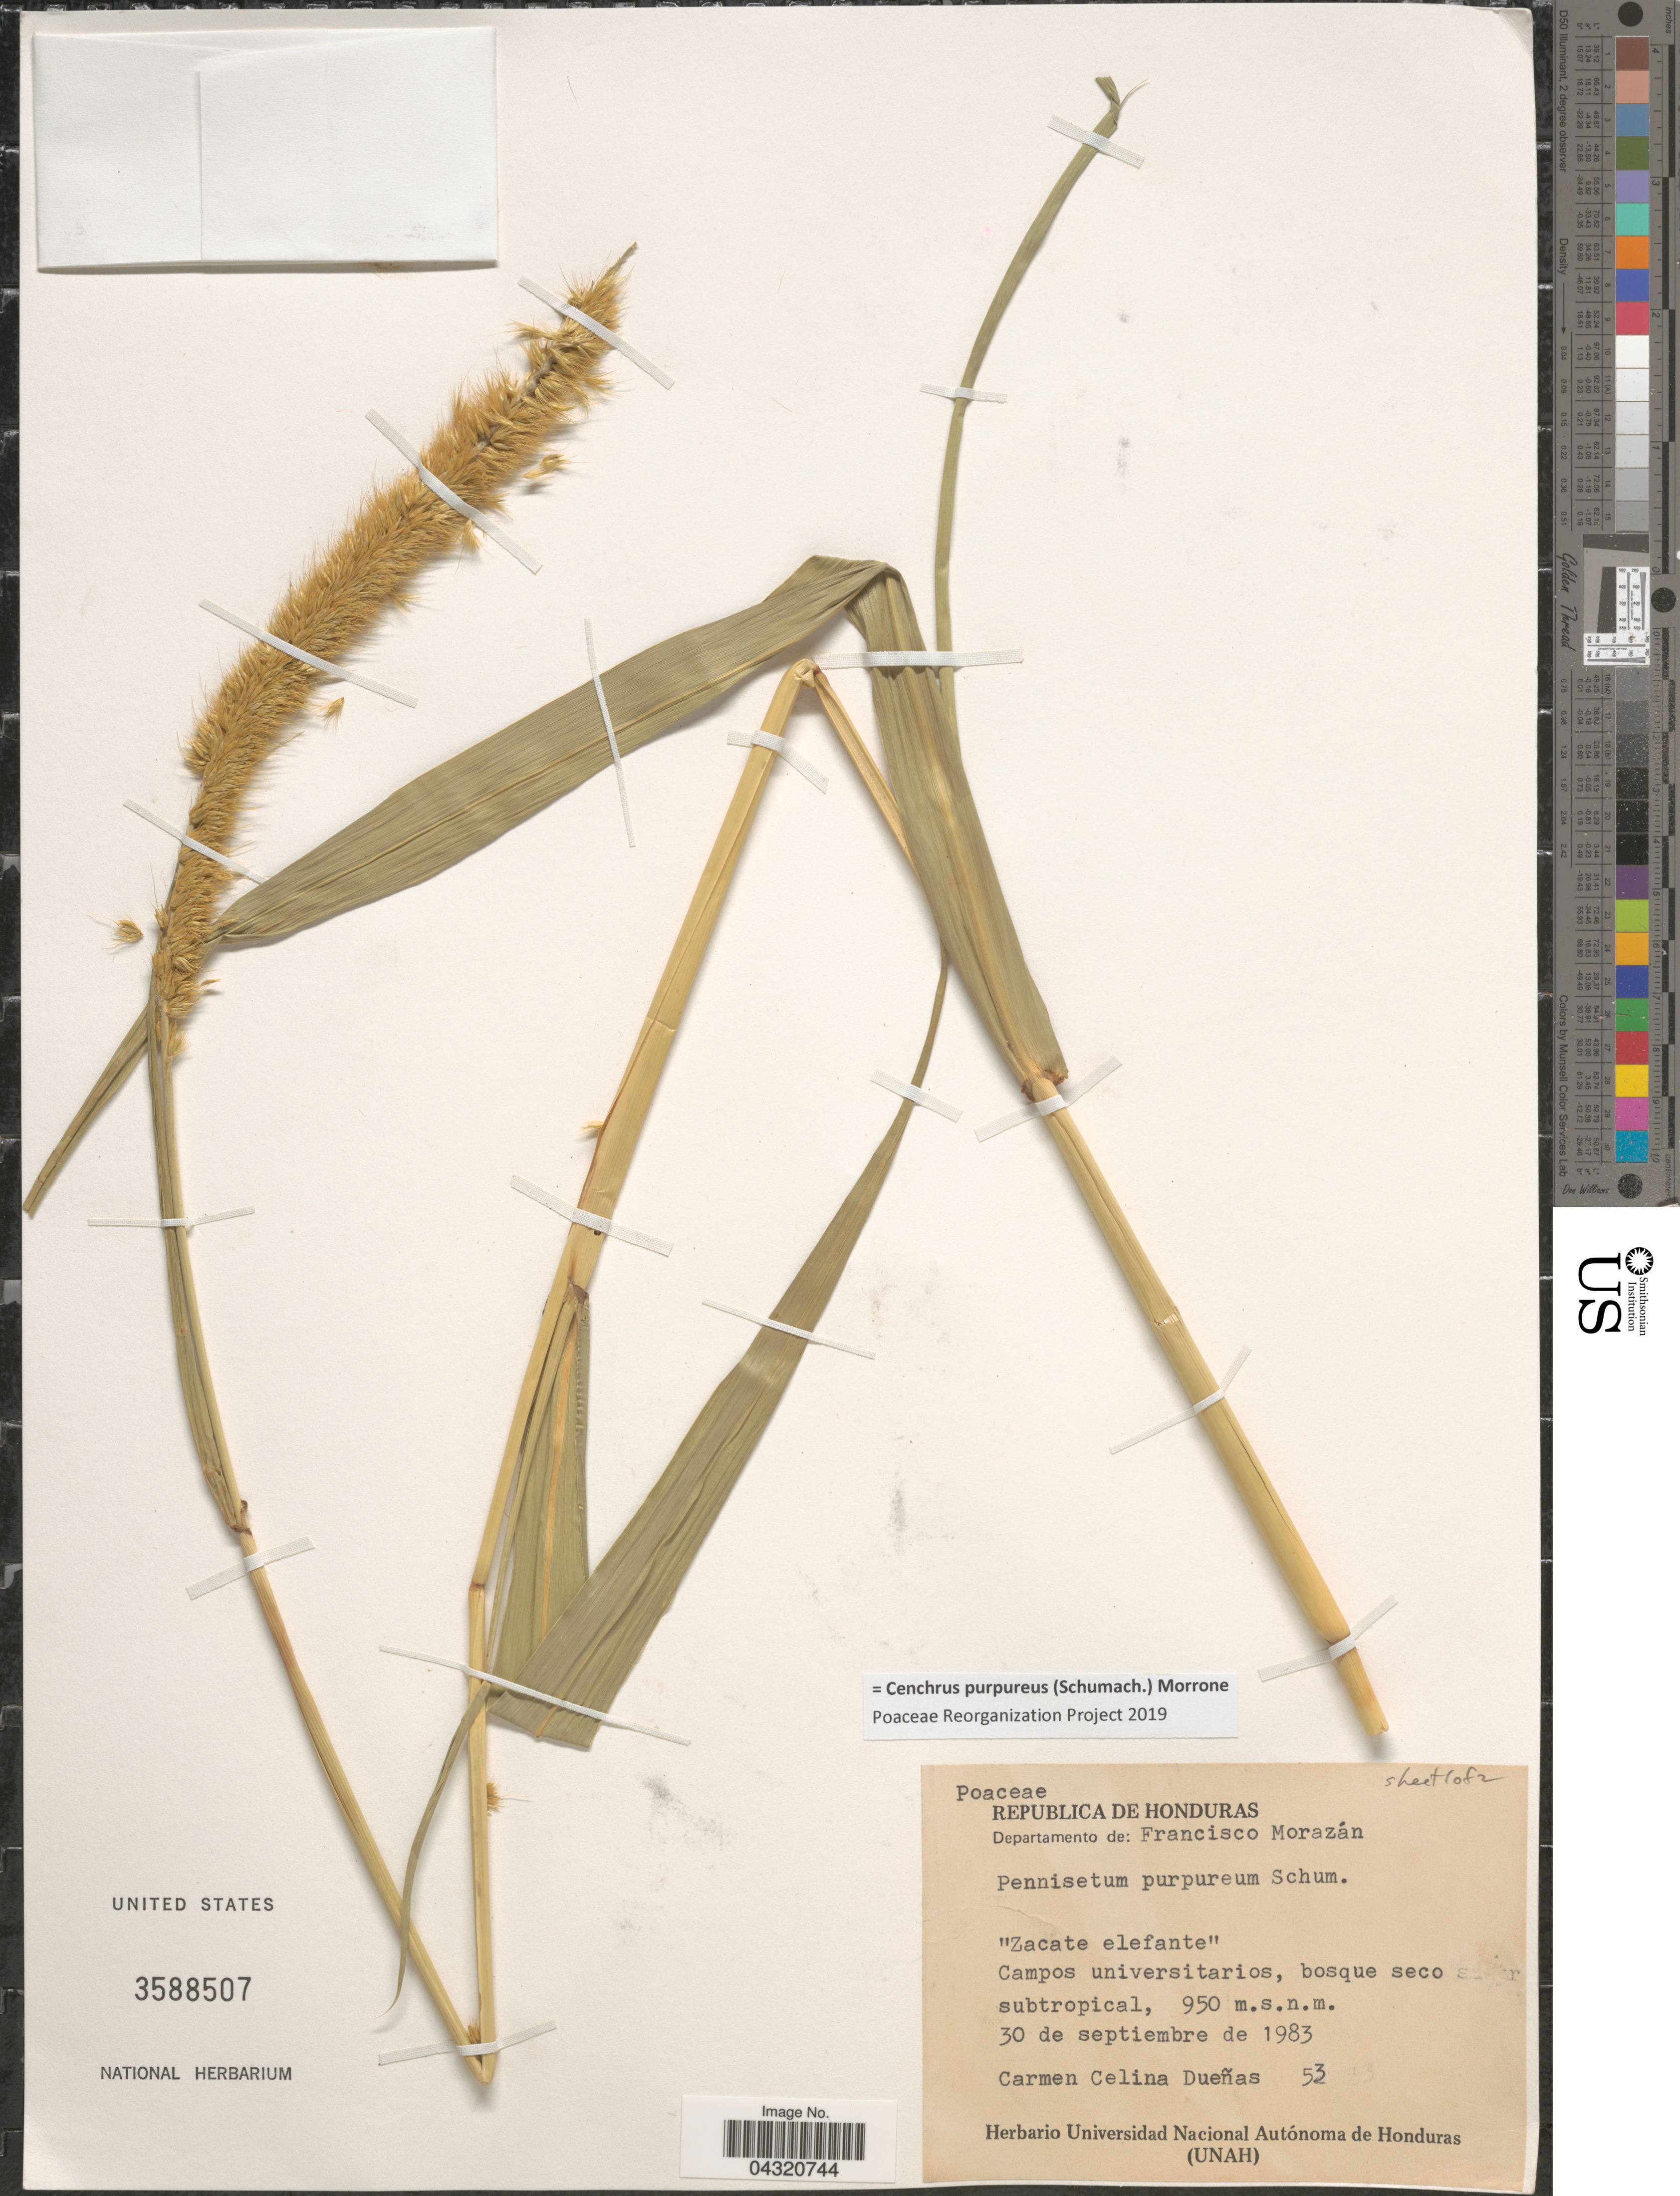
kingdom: Plantae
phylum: Tracheophyta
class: Liliopsida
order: Poales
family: Poaceae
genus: Cenchrus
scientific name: Cenchrus purpureus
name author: (Schumach.) Morrone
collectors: C. Dueñas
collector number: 53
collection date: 1983-09-30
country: Honduras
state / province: Fco. Morazán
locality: Departamento de: Francisco Morazán.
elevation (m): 950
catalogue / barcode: US 3588507